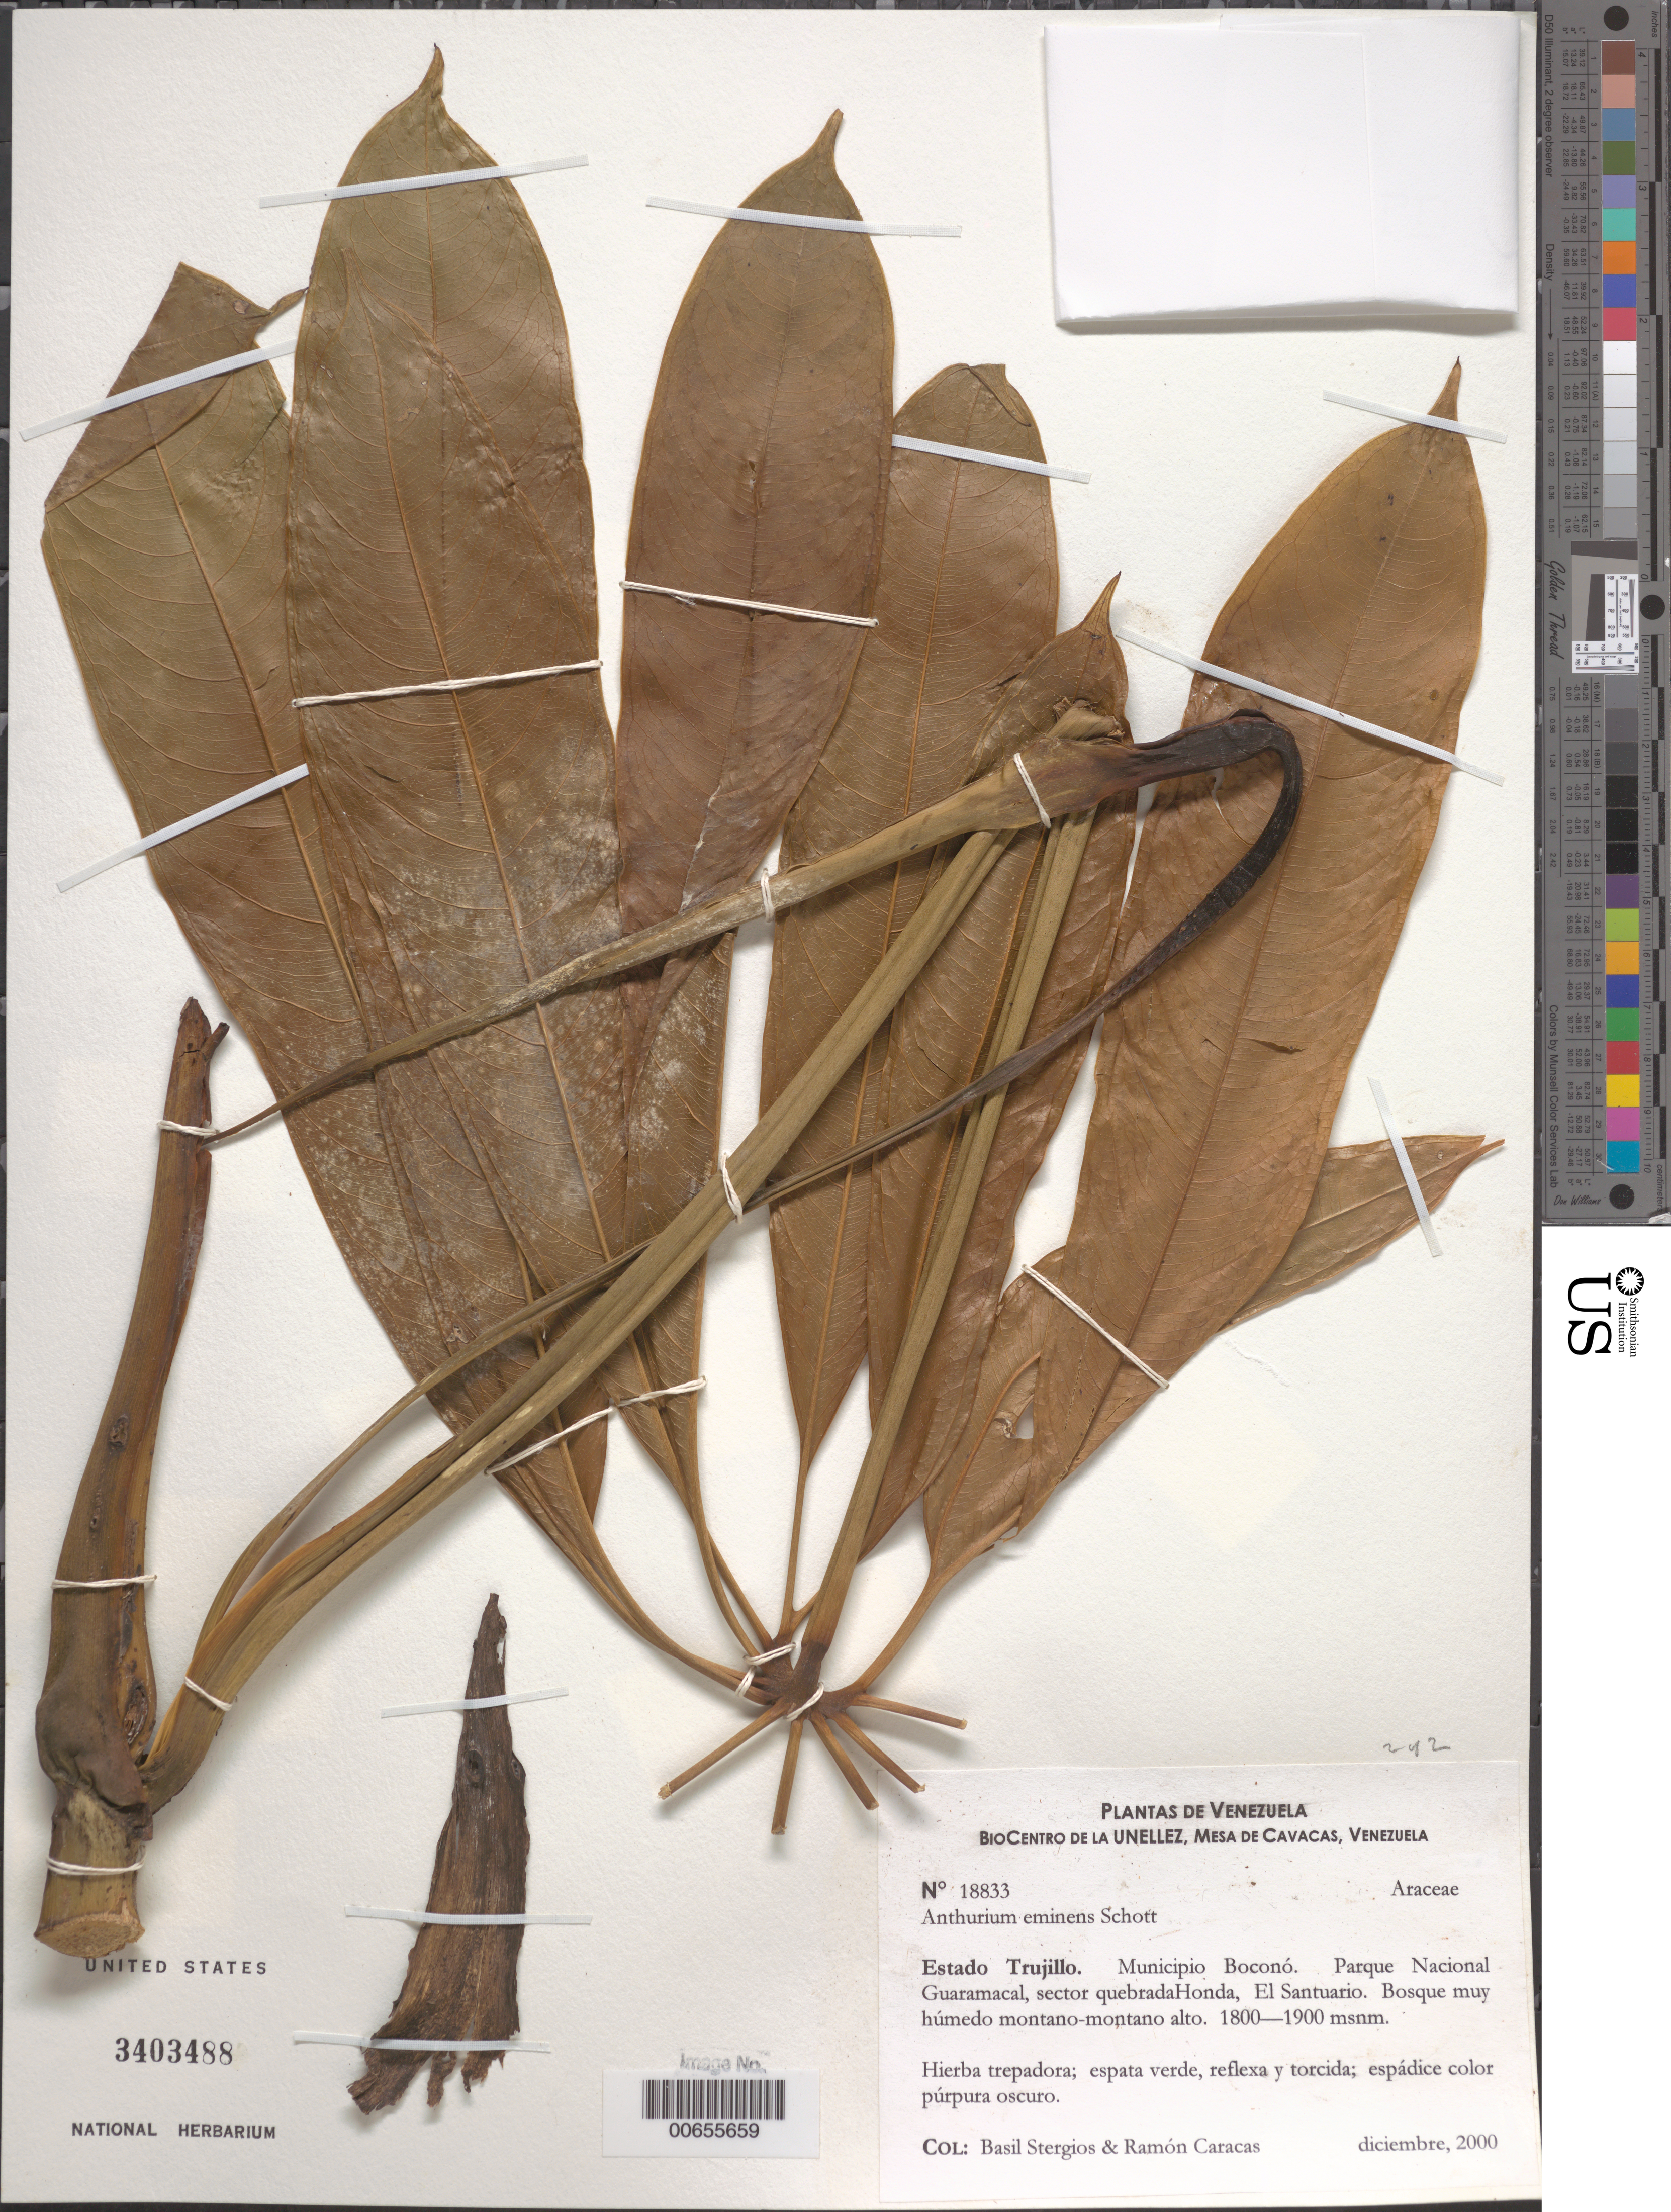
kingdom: Plantae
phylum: Tracheophyta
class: Liliopsida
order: Alismatales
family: Araceae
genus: Anthurium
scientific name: Anthurium eminens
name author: Schott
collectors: B. G. Stergios & R. Caracas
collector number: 18833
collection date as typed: Dec 2000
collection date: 2000-12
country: Venezuela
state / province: Trujillo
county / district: Boconó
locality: Parque Nacional Guaramacal, quebrada Honda, El Santuario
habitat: Bosque muy húmedo montano-montano alto.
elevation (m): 1800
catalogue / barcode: US 3403488